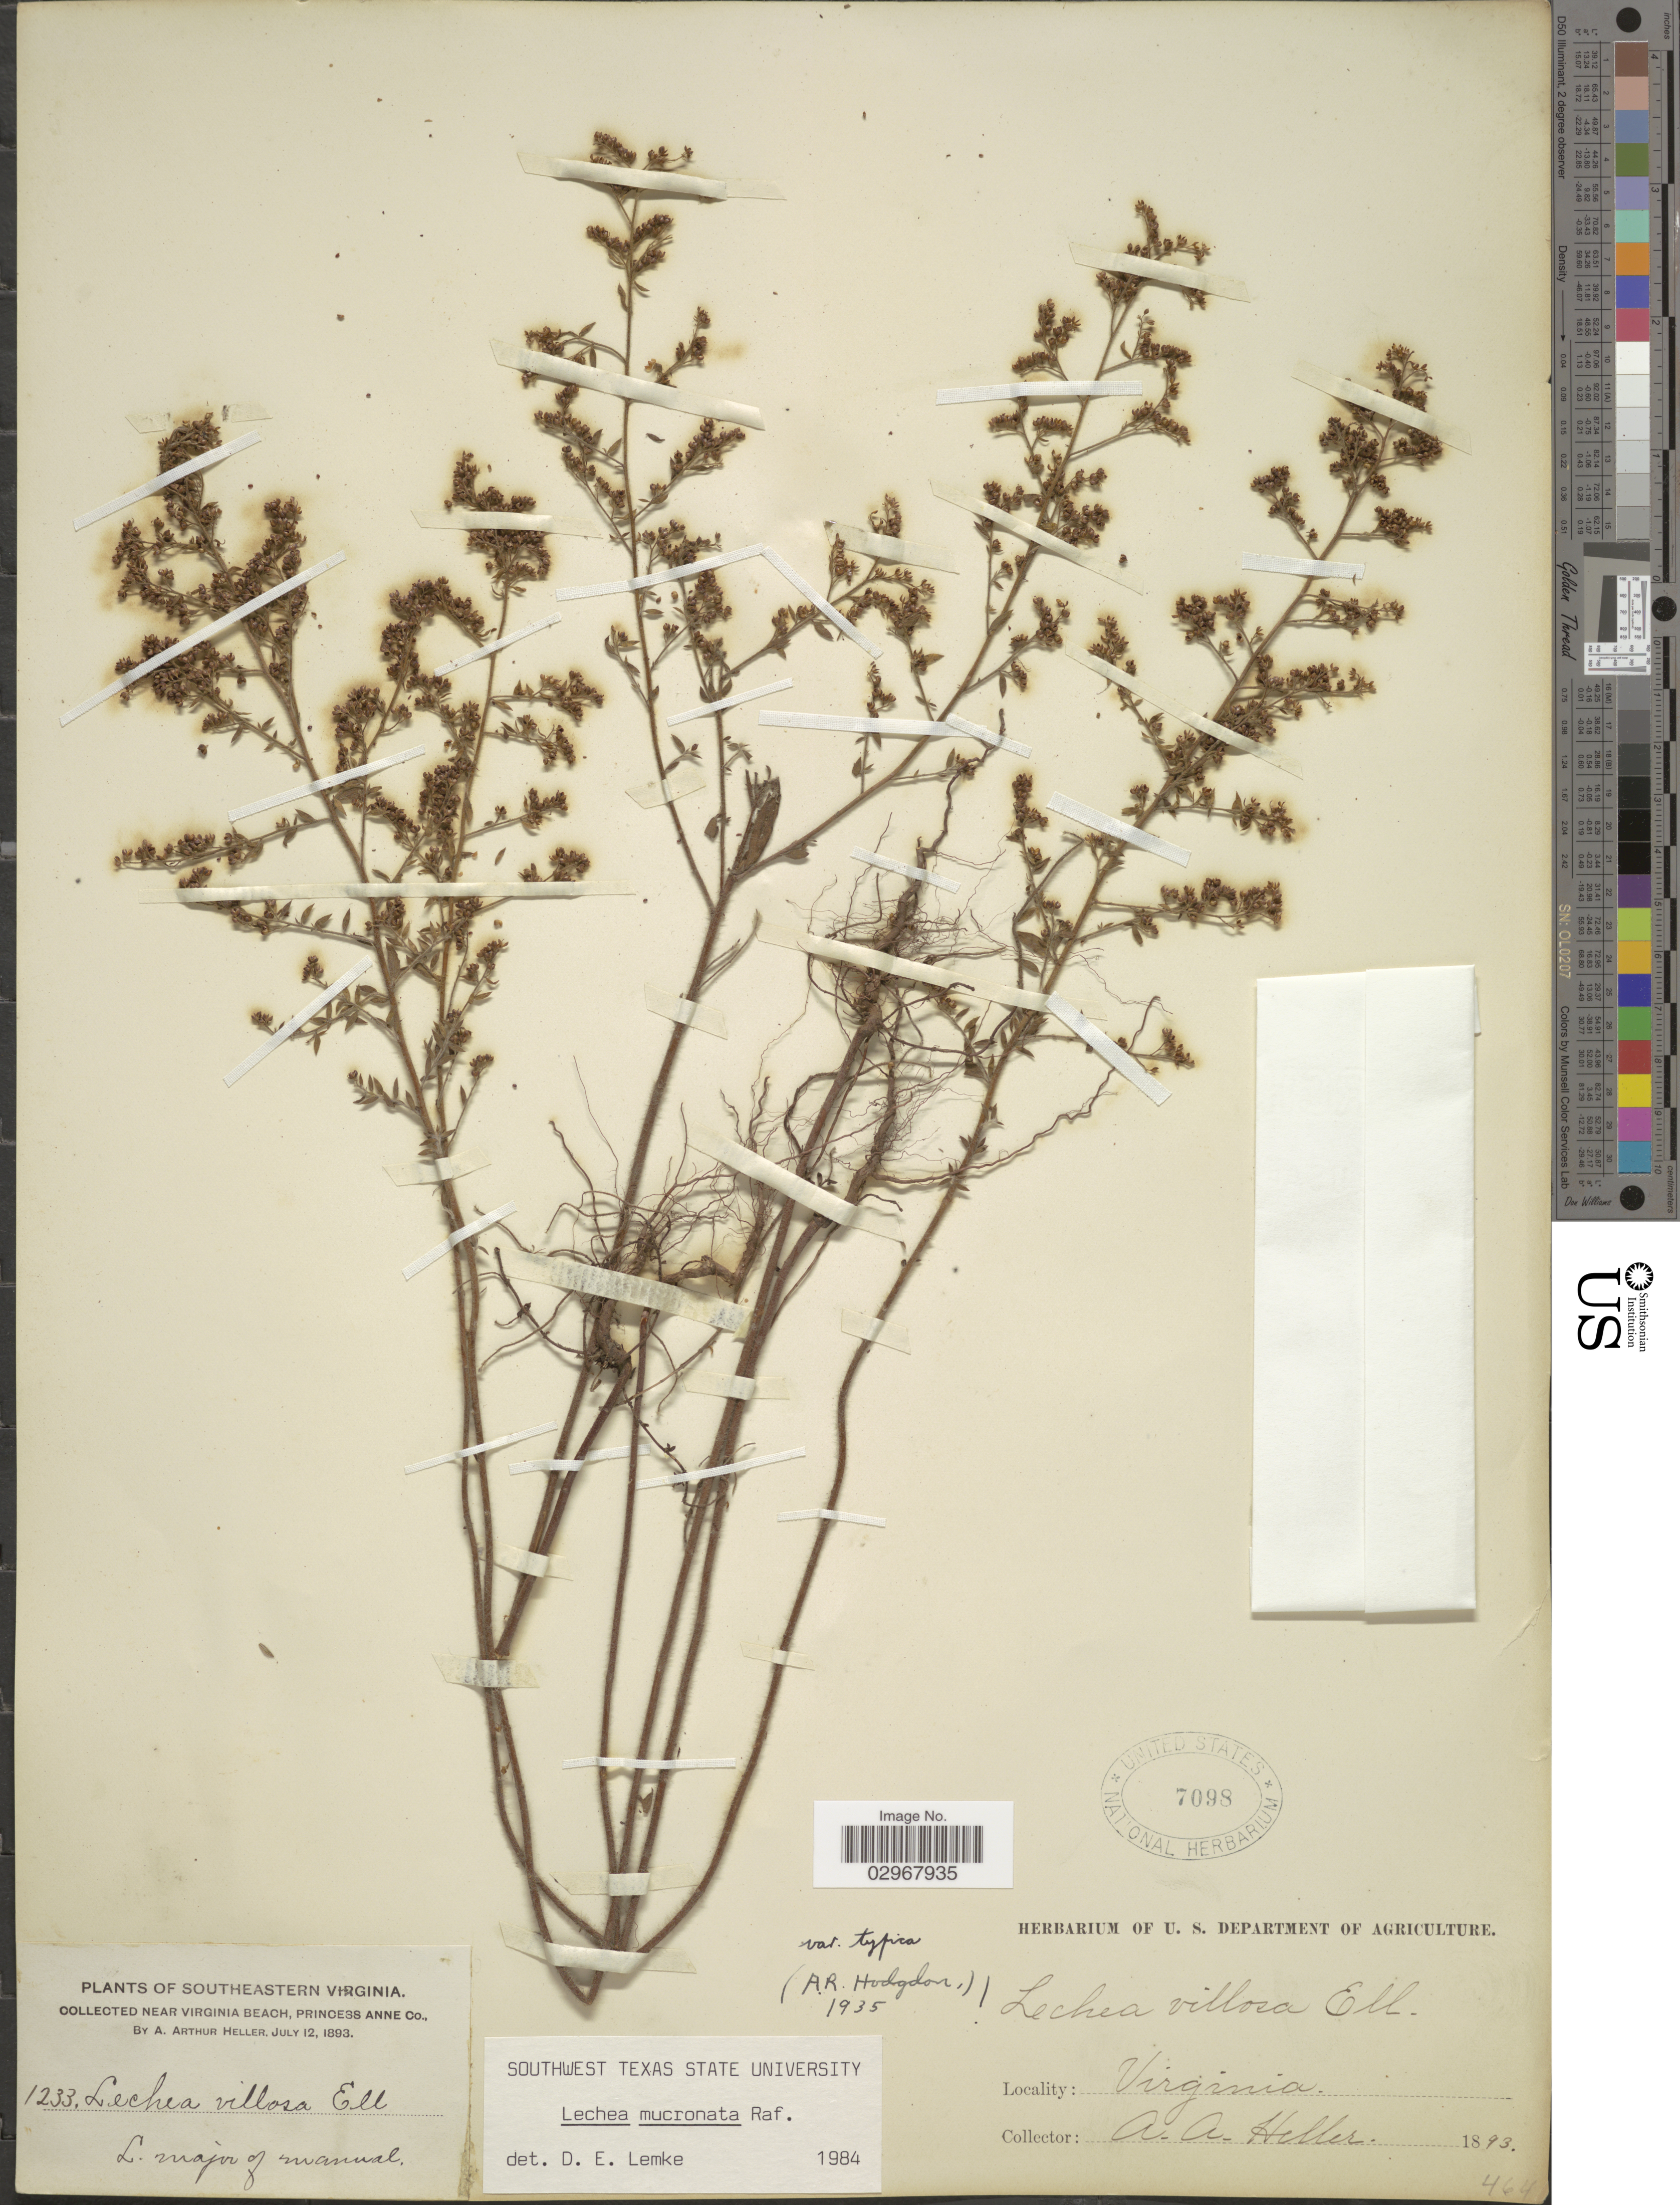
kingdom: Plantae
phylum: Tracheophyta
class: Magnoliopsida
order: Malvales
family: Cistaceae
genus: Lechea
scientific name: Lechea mucronata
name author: Raf.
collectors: A. A. Heller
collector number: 1233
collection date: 1893-07-12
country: United States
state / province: Virginia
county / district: City of Virginia Beach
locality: Southeastern Virginia. Near Virginia Beach, Princess Anne (=historic county name) Co.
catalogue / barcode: US 7098